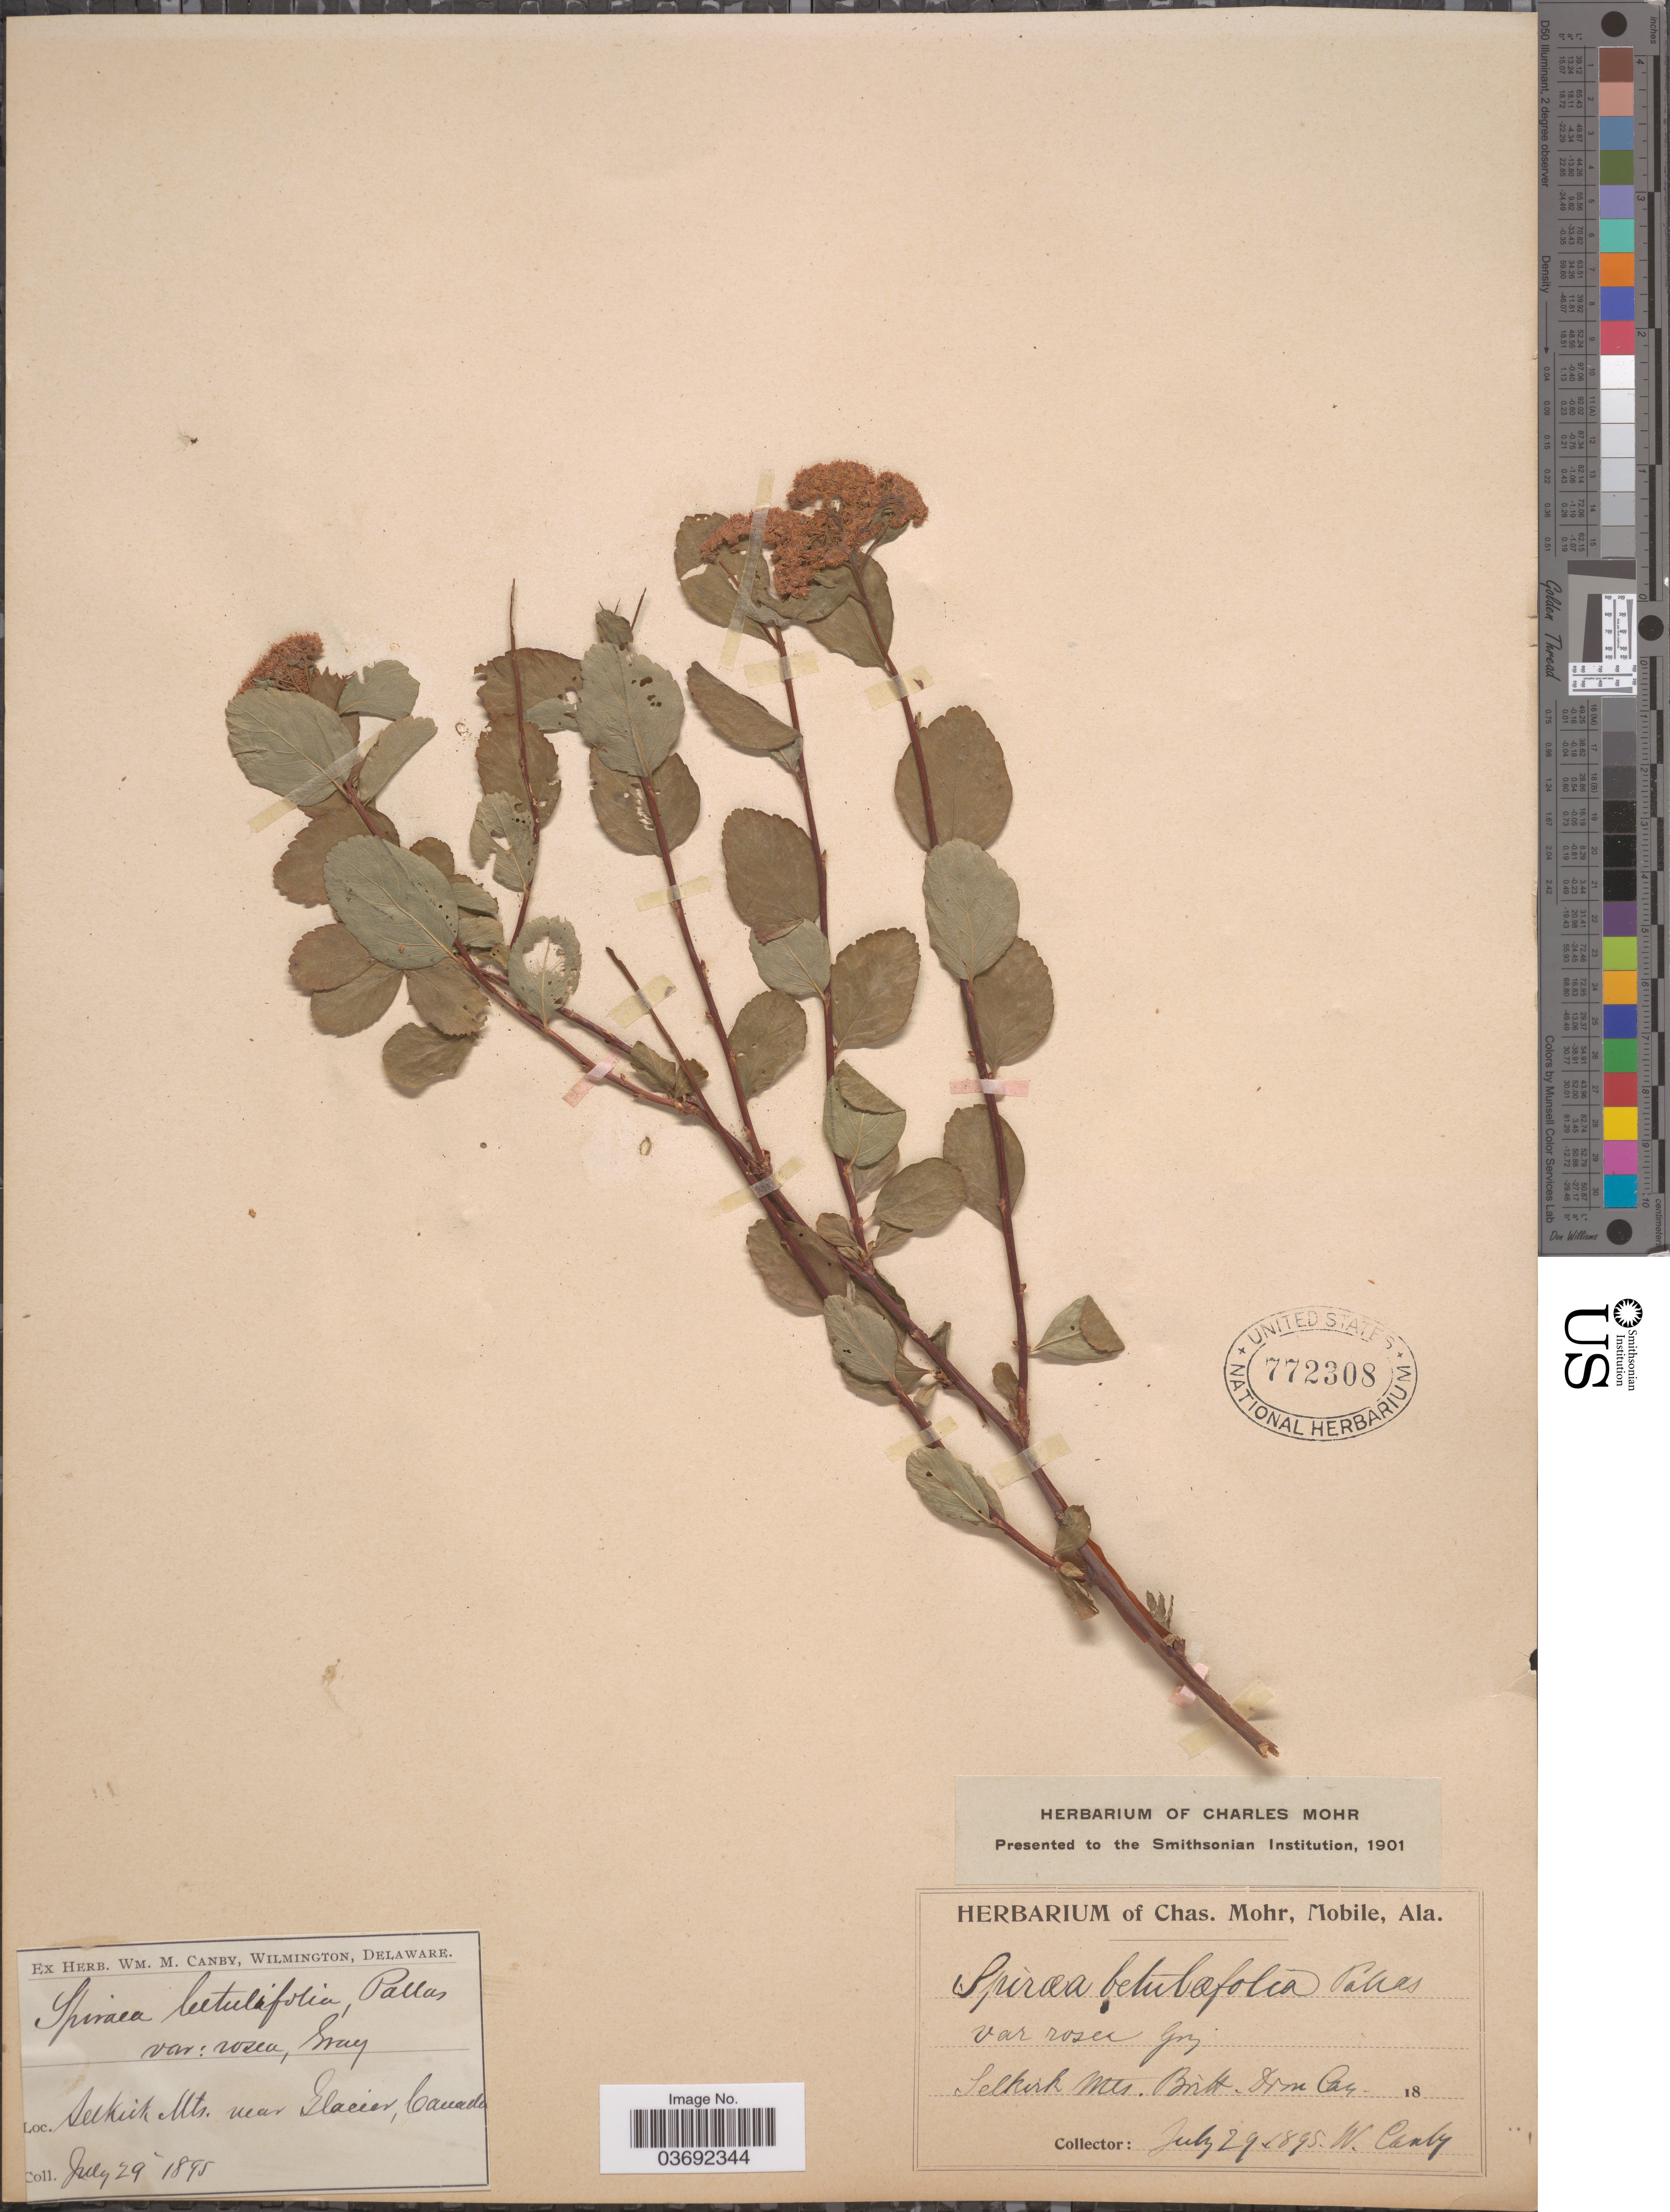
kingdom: Plantae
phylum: Tracheophyta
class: Magnoliopsida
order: Rosales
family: Rosaceae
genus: Spiraea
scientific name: Spiraea densiflora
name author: Nutt. ex Greenm.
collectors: W. M. Canby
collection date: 1895-07-29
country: Canada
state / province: British Columbia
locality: Selkirk Mts. near Glacier. Britt. Dron Can.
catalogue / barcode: US 772308